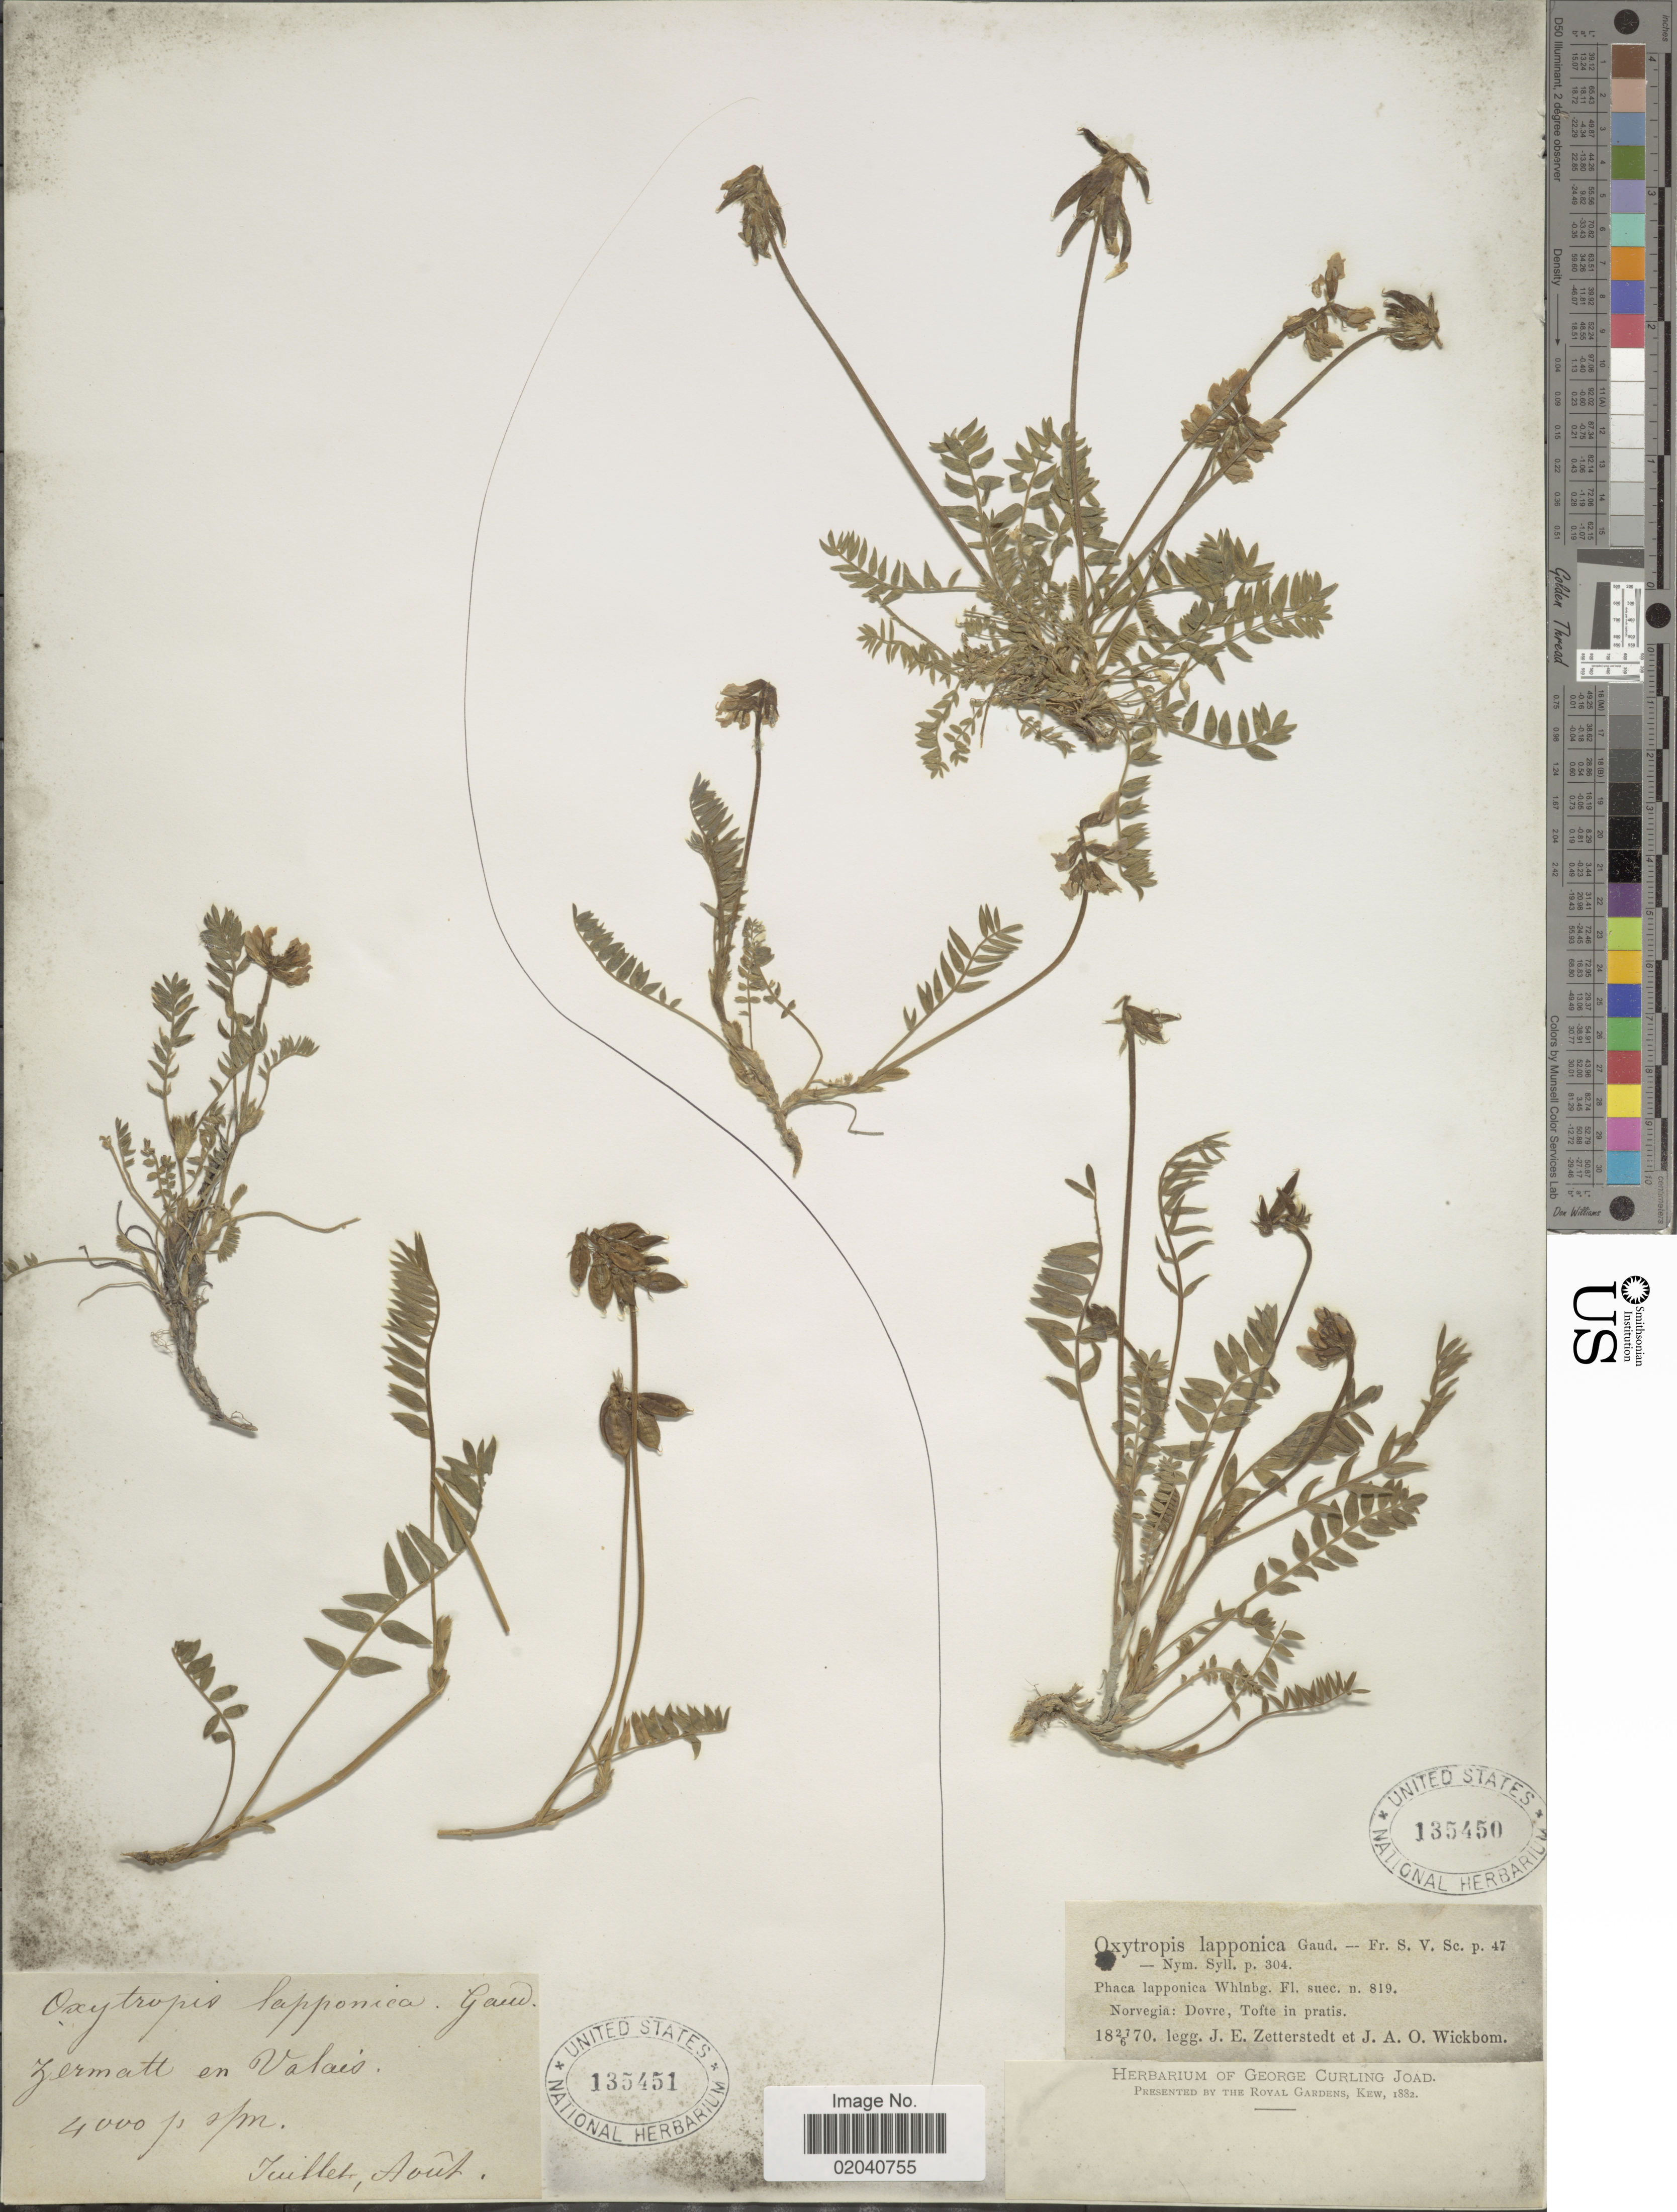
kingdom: Plantae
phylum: Tracheophyta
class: Magnoliopsida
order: Fabales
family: Fabaceae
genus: Oxytropis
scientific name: Oxytropis lapponica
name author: (Wahlenb.) Gay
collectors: J.E. Zetterstedt & J. Wickbom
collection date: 1870-06-27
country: Norway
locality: Dovre, Tofte in pratis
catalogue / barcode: US 135450